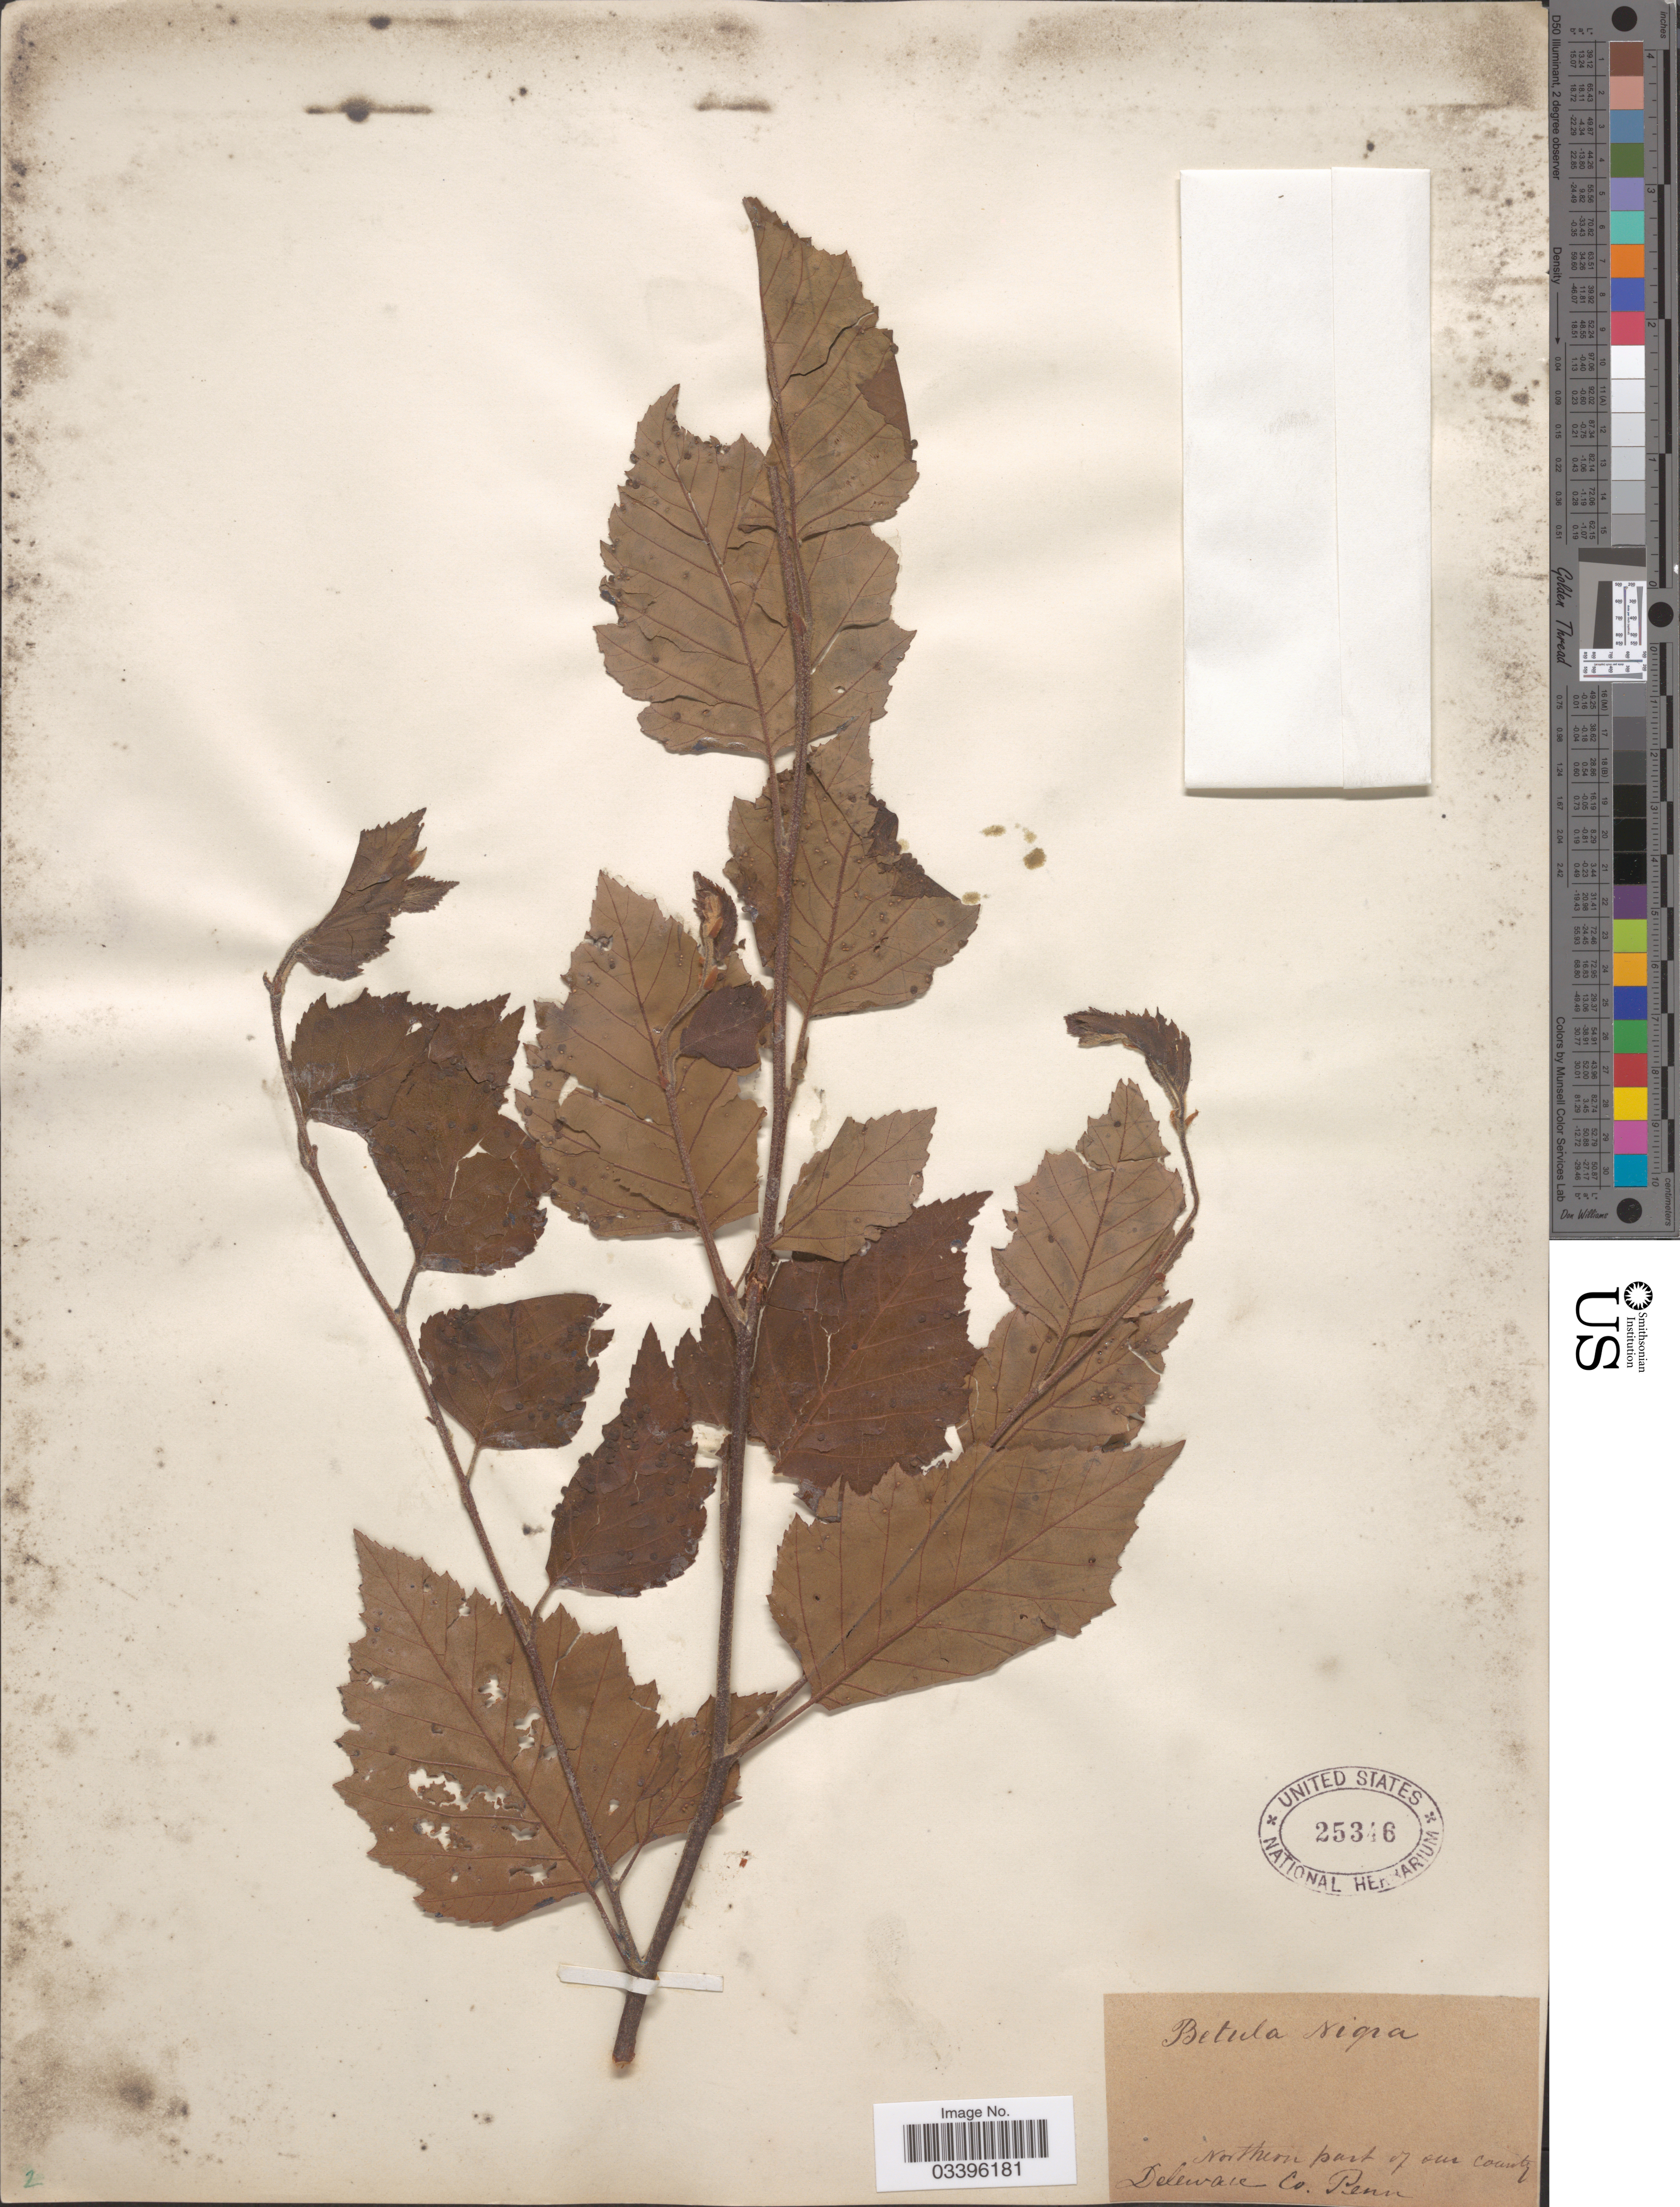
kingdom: Plantae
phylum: Tracheophyta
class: Magnoliopsida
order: Fagales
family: Betulaceae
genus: Betula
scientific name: Betula nigra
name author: L.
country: United States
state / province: Pennsylvania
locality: Northern part of our country, Delaware Co.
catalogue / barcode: US 25346